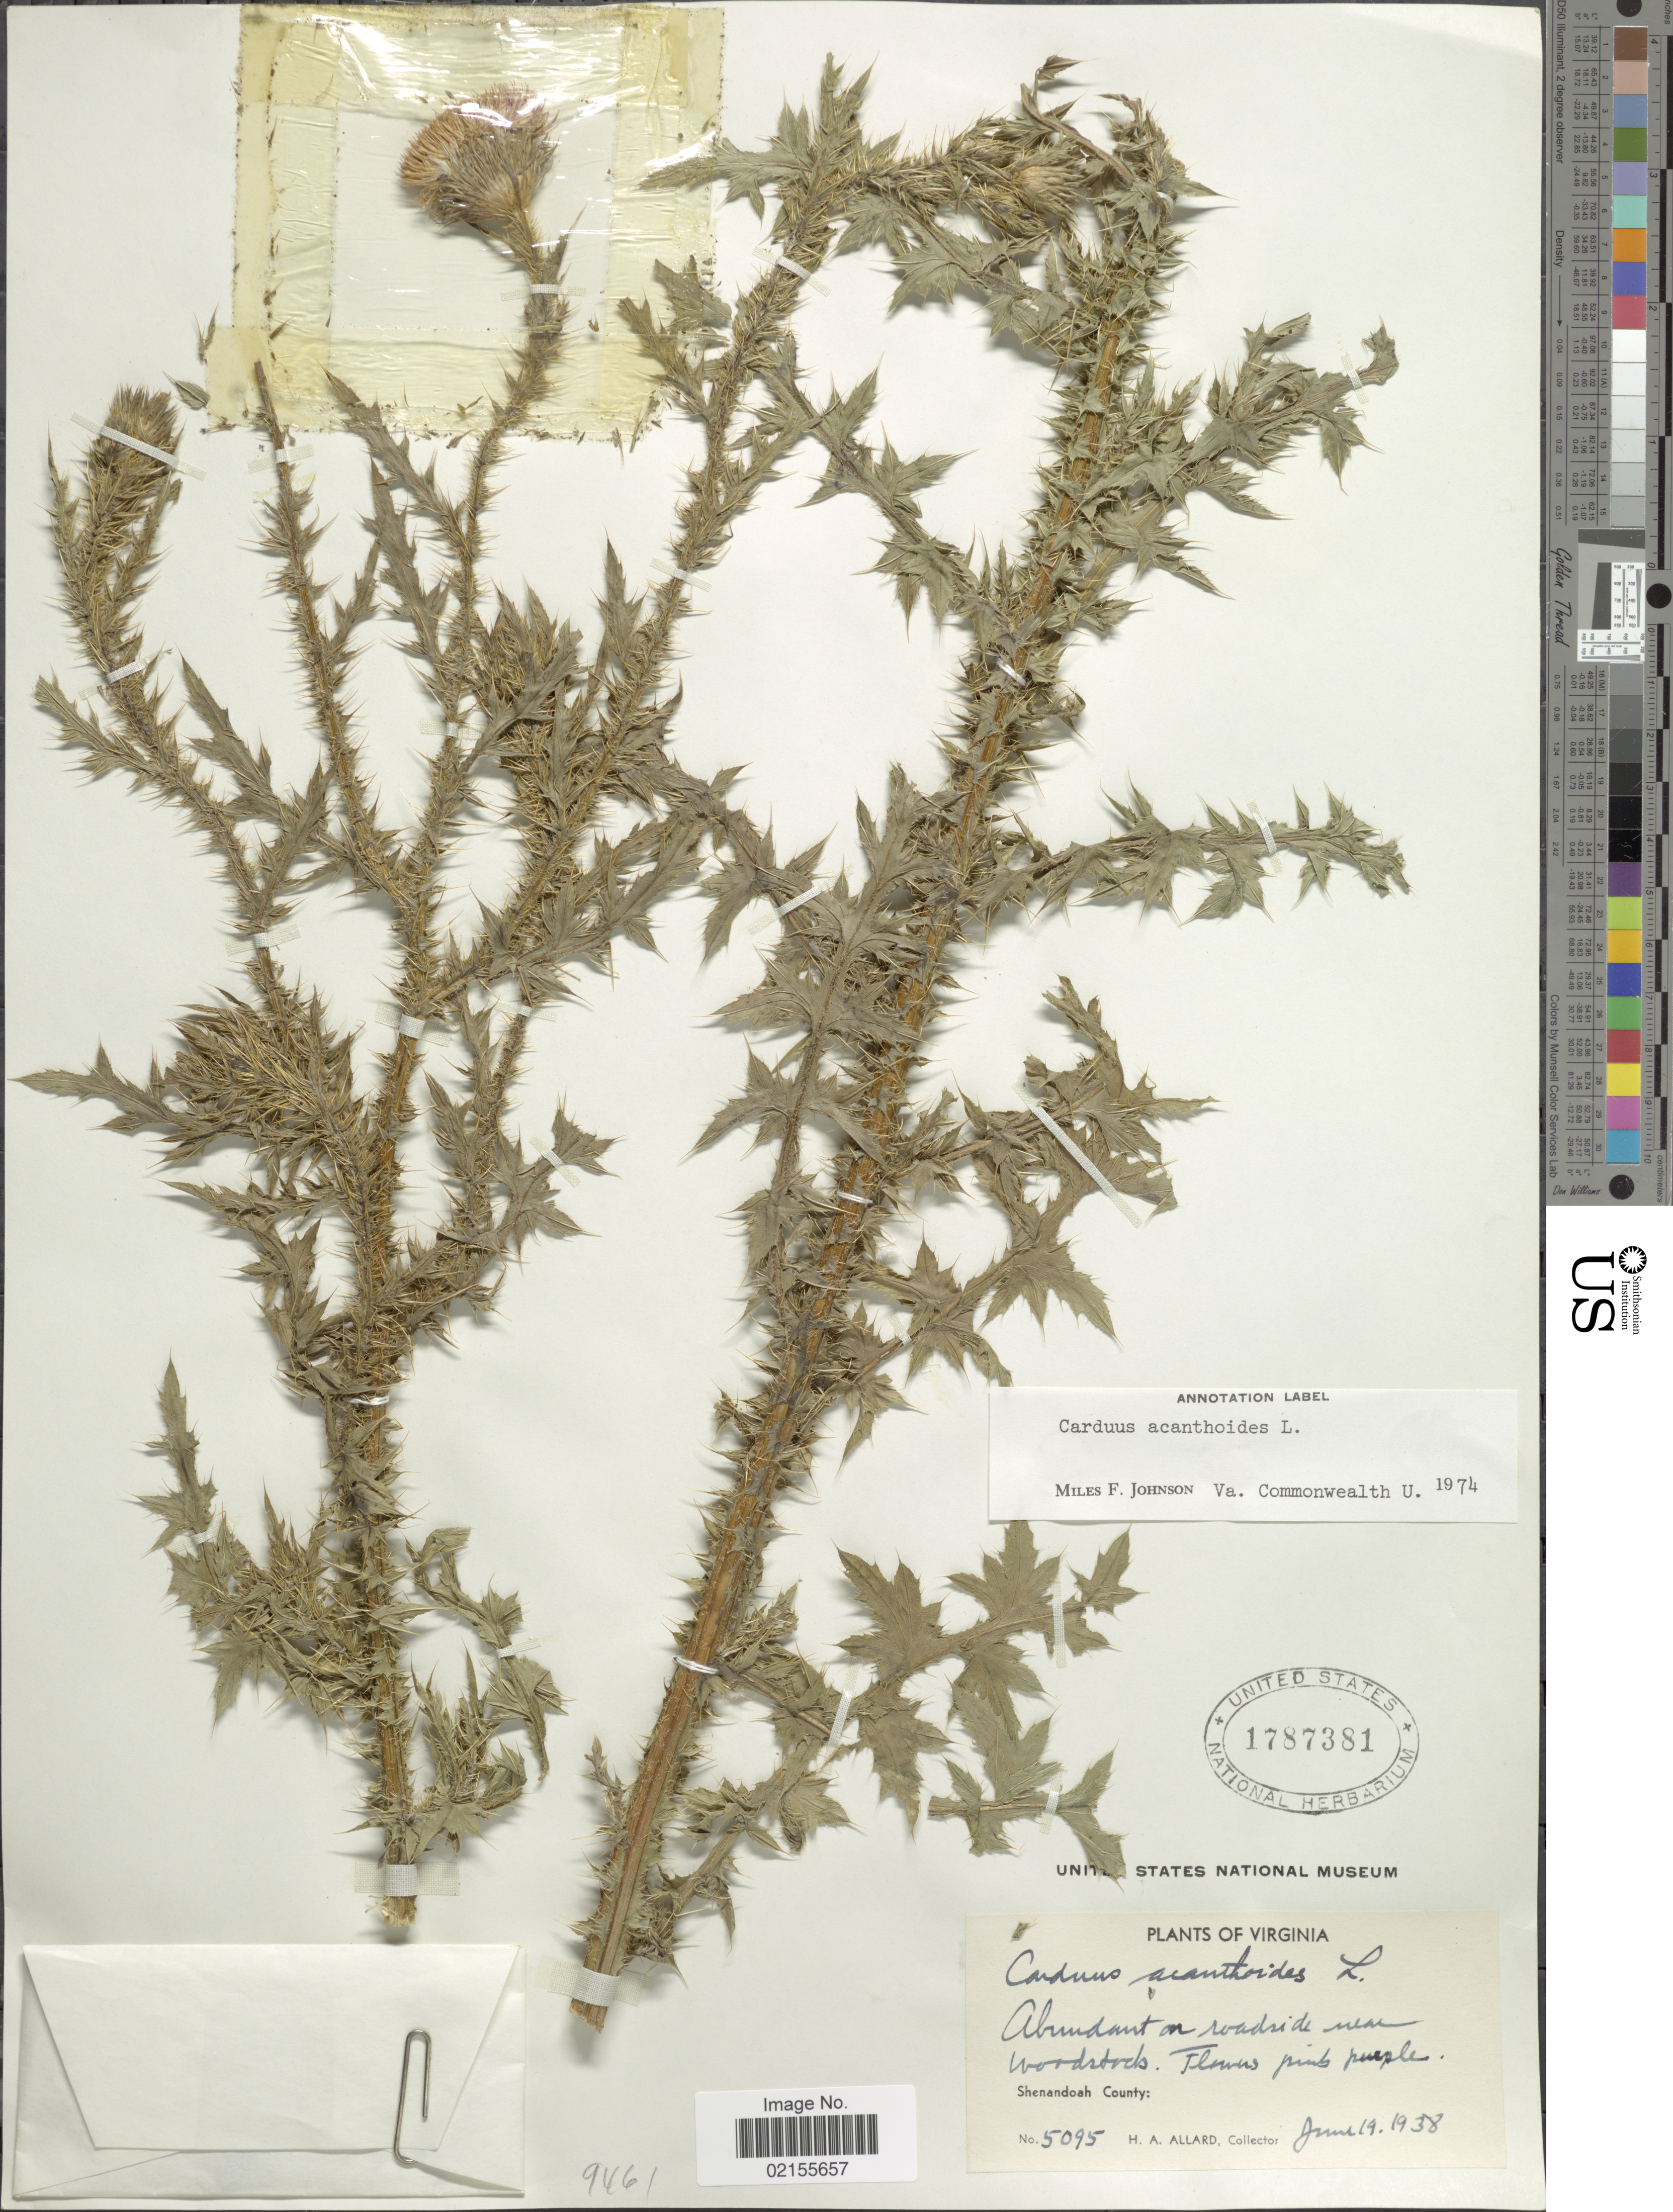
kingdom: Plantae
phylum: Tracheophyta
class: Magnoliopsida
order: Asterales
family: Asteraceae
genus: Carduus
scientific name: Carduus acanthoides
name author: L.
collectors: H. A. Allard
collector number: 5095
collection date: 1938-06-19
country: United States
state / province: Virginia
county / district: Shenandoah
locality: Abundant on roadside near Woodstock, Shenandoah County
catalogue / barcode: US 1787381